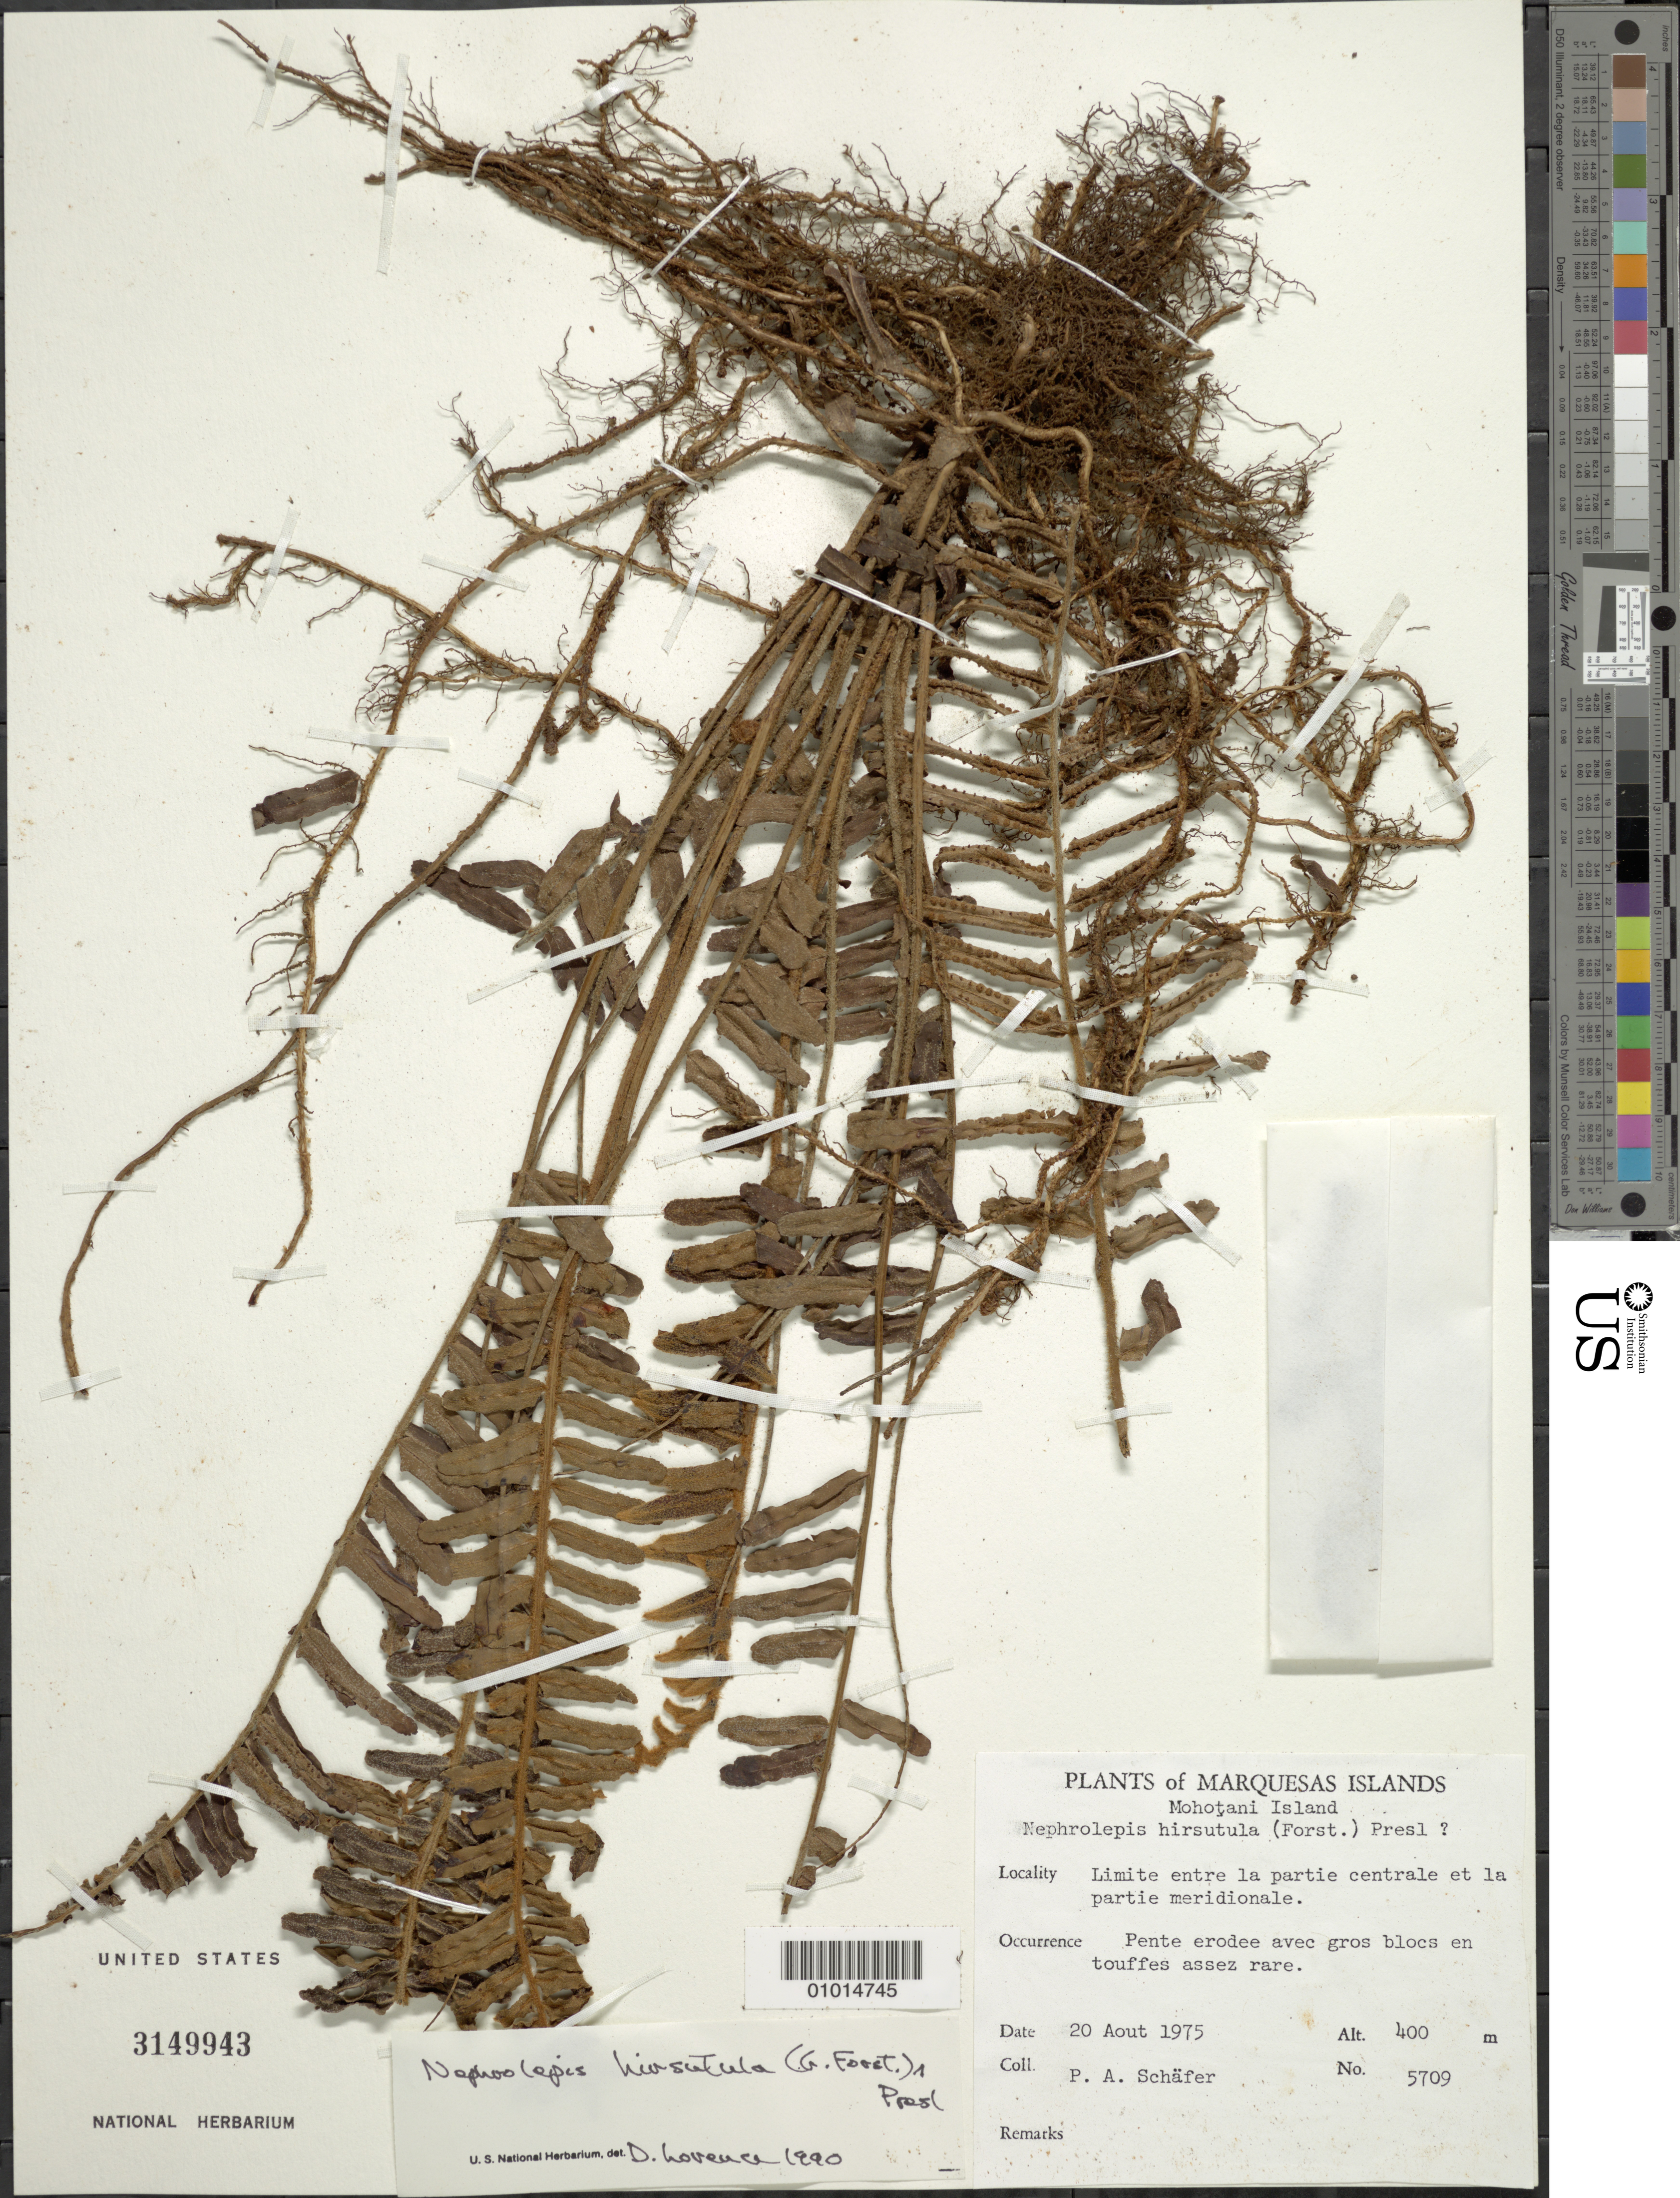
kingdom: Plantae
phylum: Tracheophyta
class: Polypodiopsida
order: Polypodiales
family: Nephrolepidaceae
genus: Nephrolepis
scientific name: Nephrolepis hirsutula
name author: (G. Forst.) C. Presl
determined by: Lorence, David H., (PTBG), National Tropical Botanical Garden (UNITED STATES)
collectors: P. A. Schäfer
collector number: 5709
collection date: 1975-08-20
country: French Polynesia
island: Mohotani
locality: Limite entre la partie centrale et la partie meridionale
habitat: Pente erodee avec gros blocs en touffes; assez rare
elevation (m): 400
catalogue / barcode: US 3149943